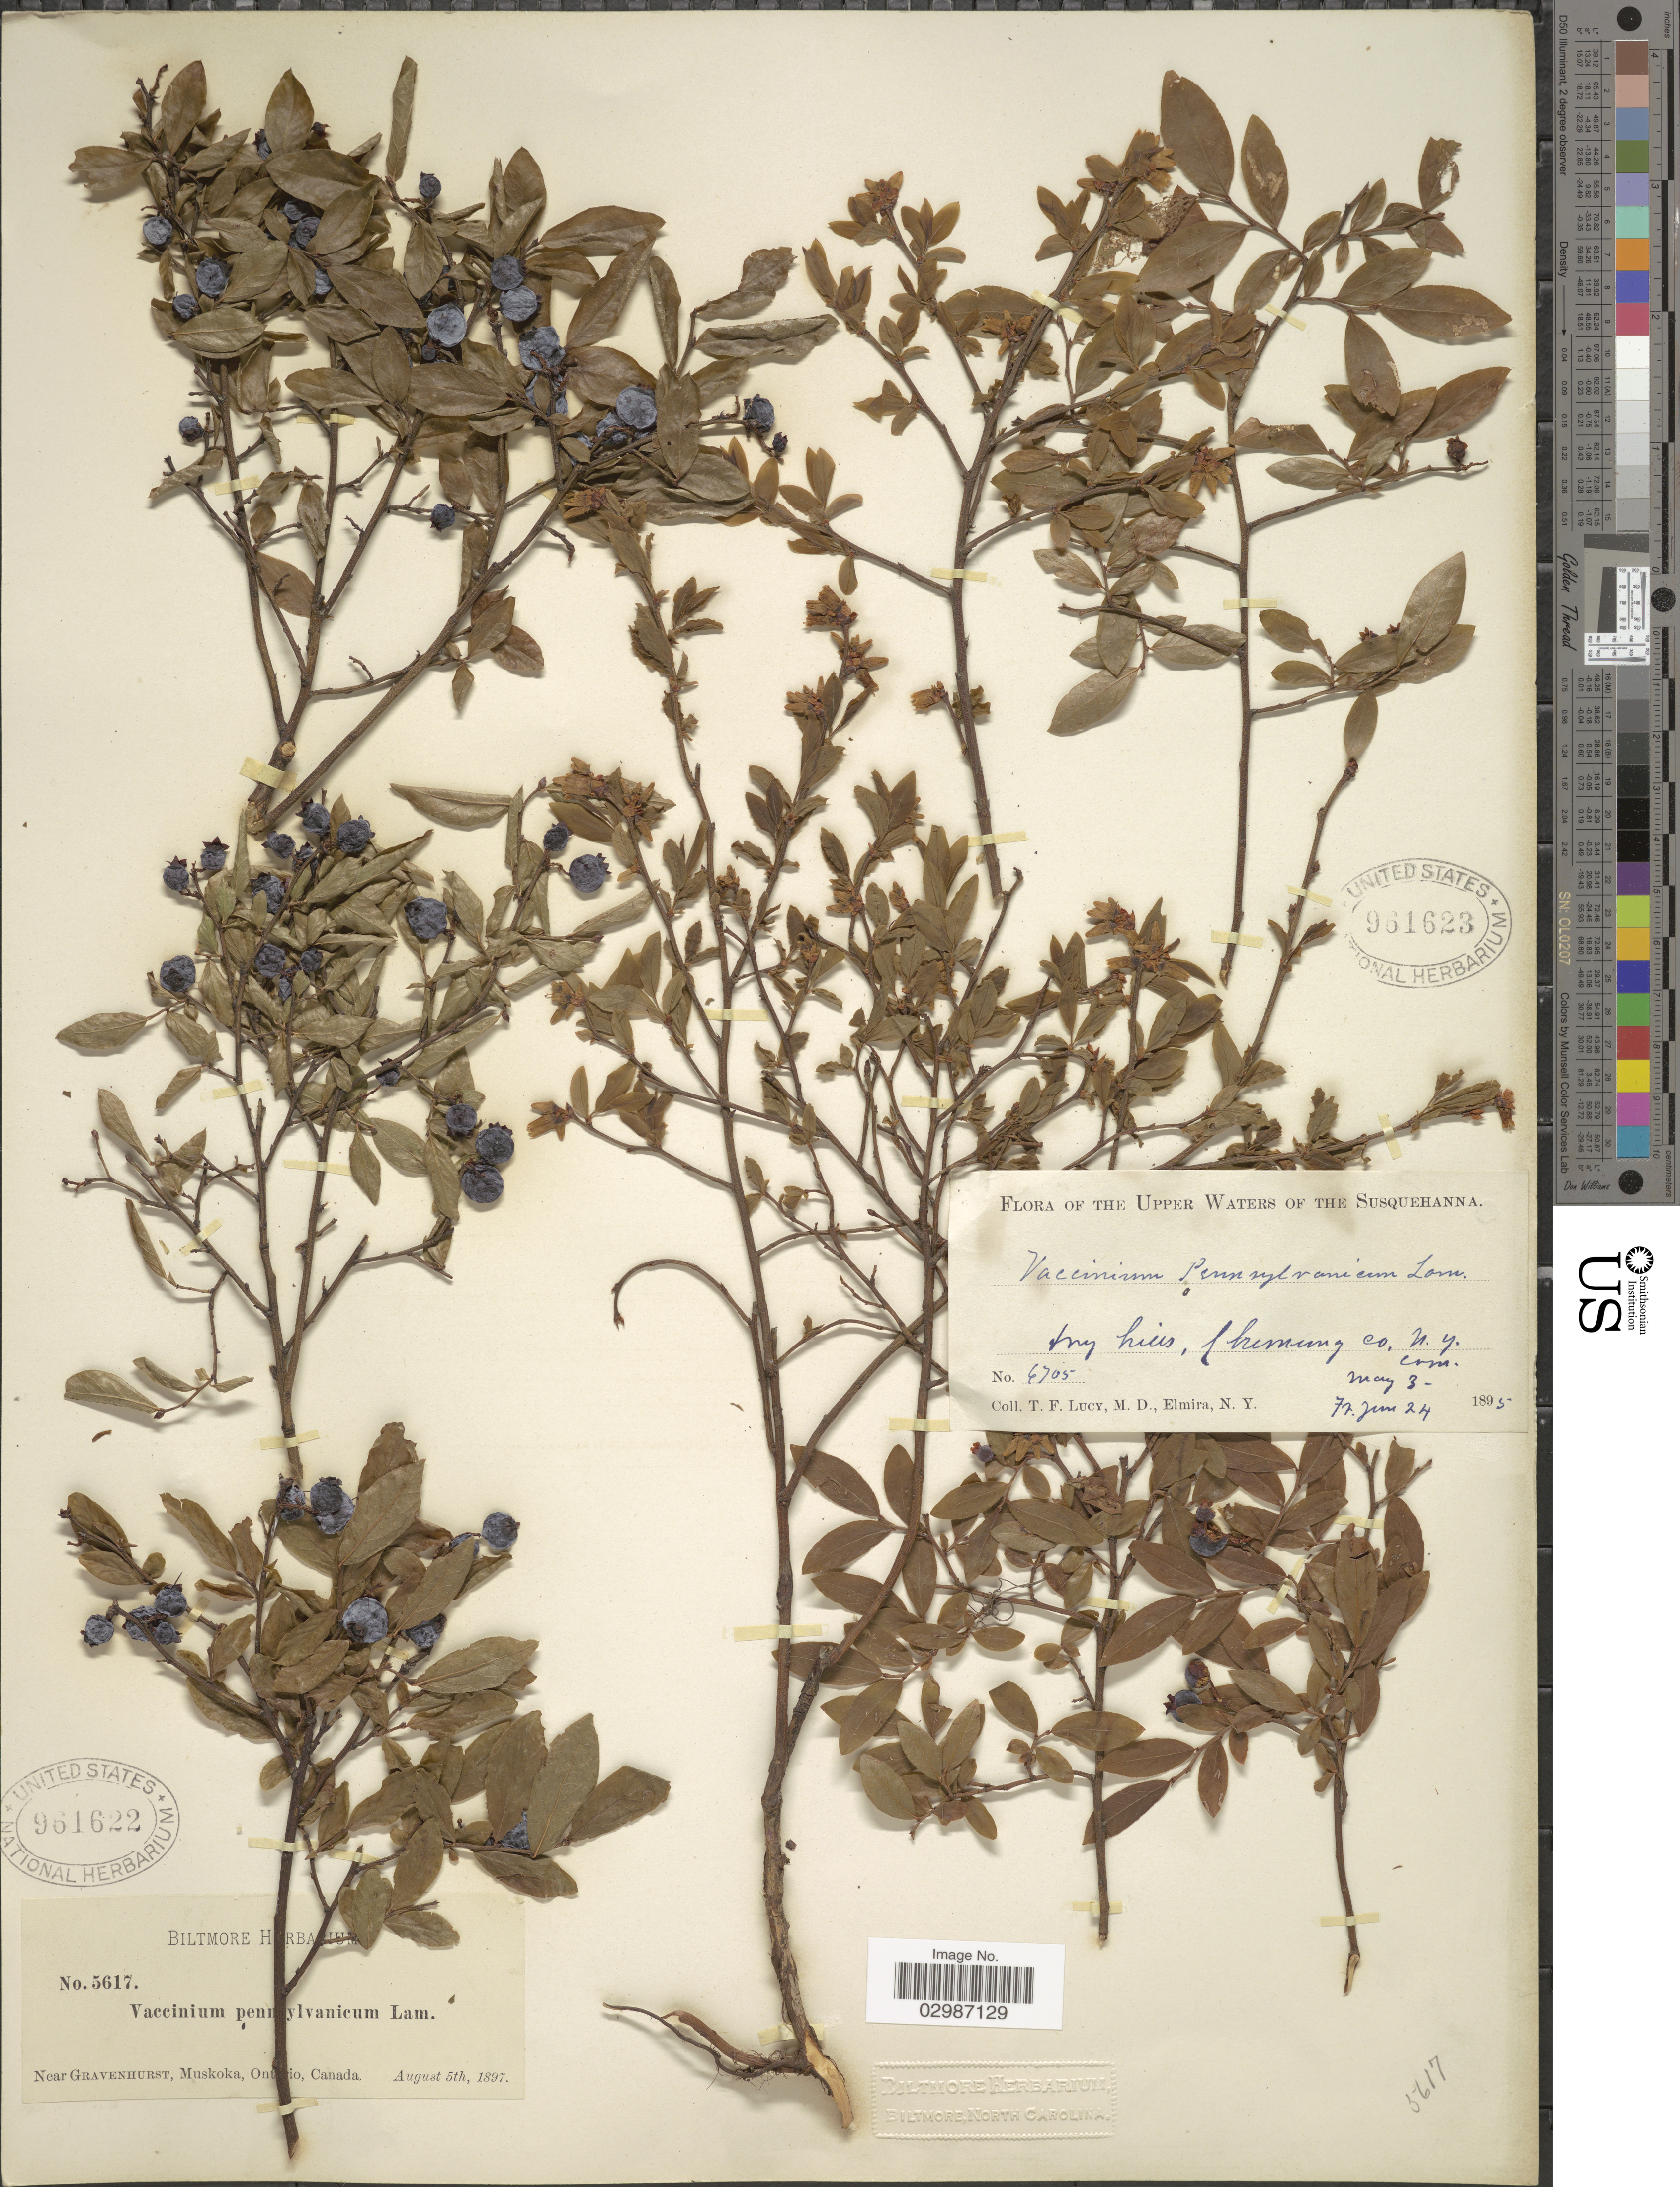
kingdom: Plantae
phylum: Tracheophyta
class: Magnoliopsida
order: Ericales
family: Ericaceae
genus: Vaccinium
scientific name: Vaccinium angustifolium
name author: Aiton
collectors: ex herb. Biltmore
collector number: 5617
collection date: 1897-08-05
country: Canada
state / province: Ontario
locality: Near Gravenhurst, Muskoka, Ontario.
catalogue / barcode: US 961622